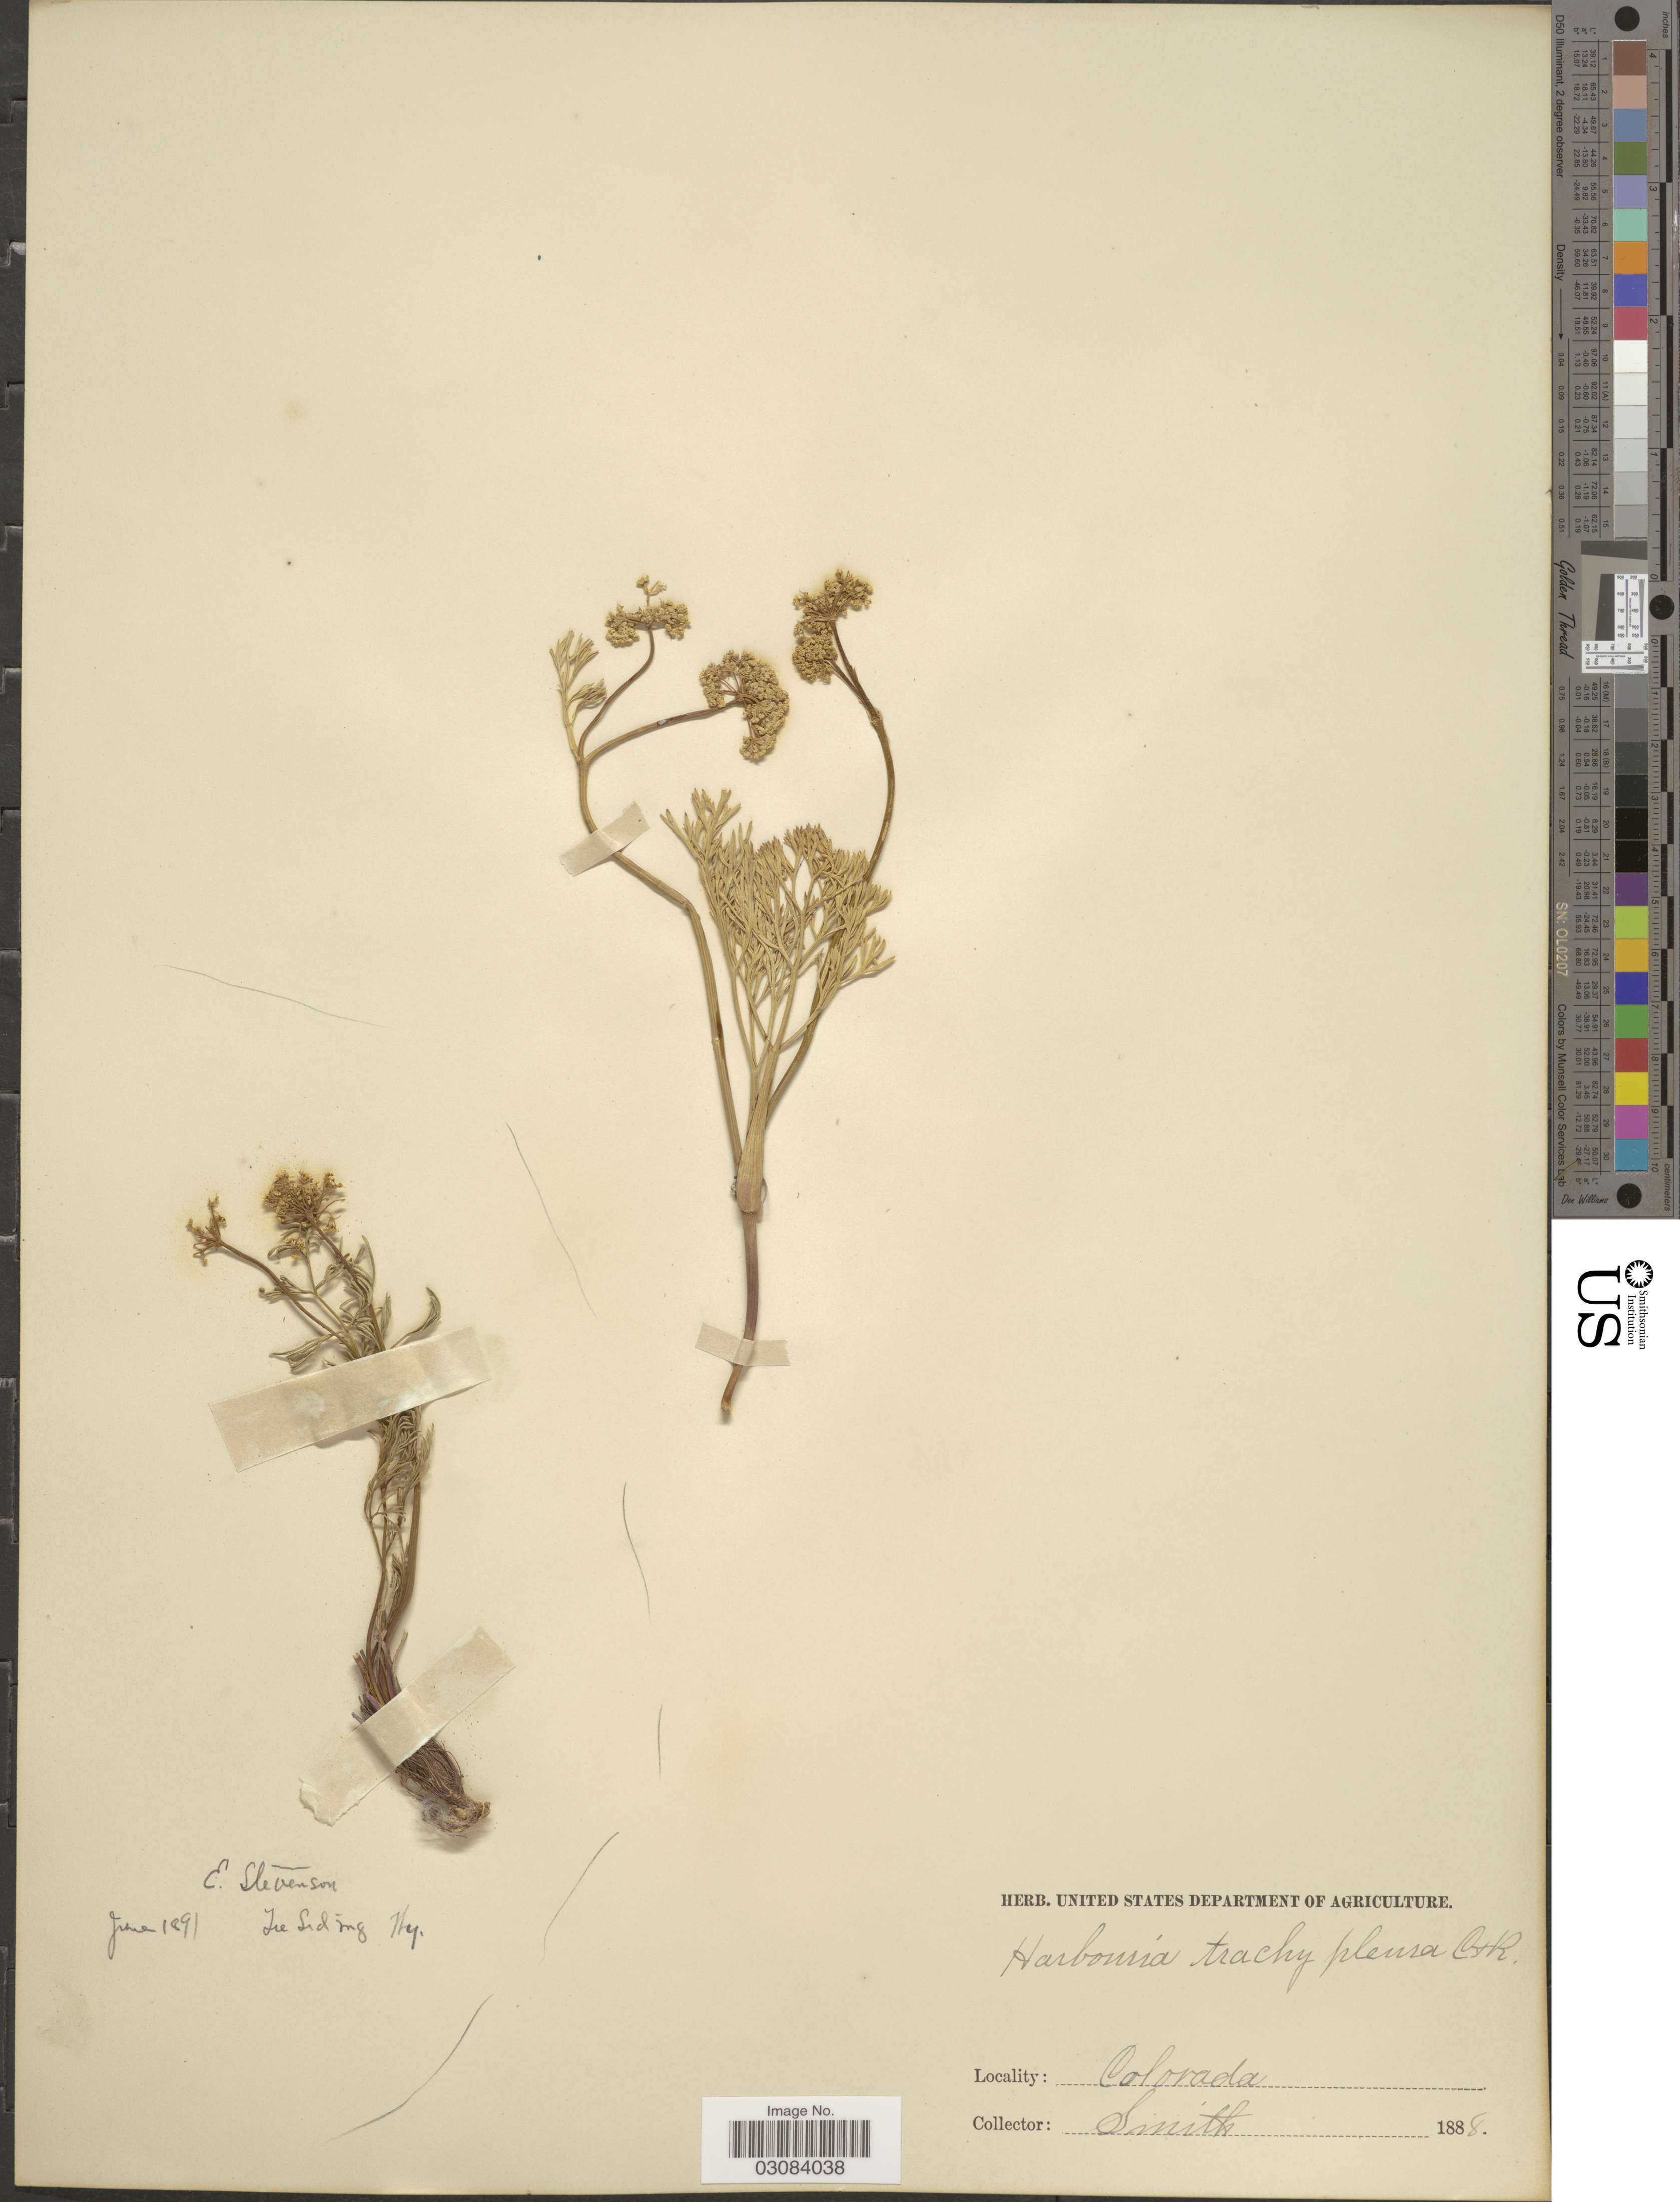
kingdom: Plantae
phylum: Tracheophyta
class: Magnoliopsida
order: Apiales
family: Apiaceae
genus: Harbouria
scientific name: Harbouria trachypleura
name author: (A. Gray) J.M. Coult. & Rose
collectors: -- Smith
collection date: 1888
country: United States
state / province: Colorado